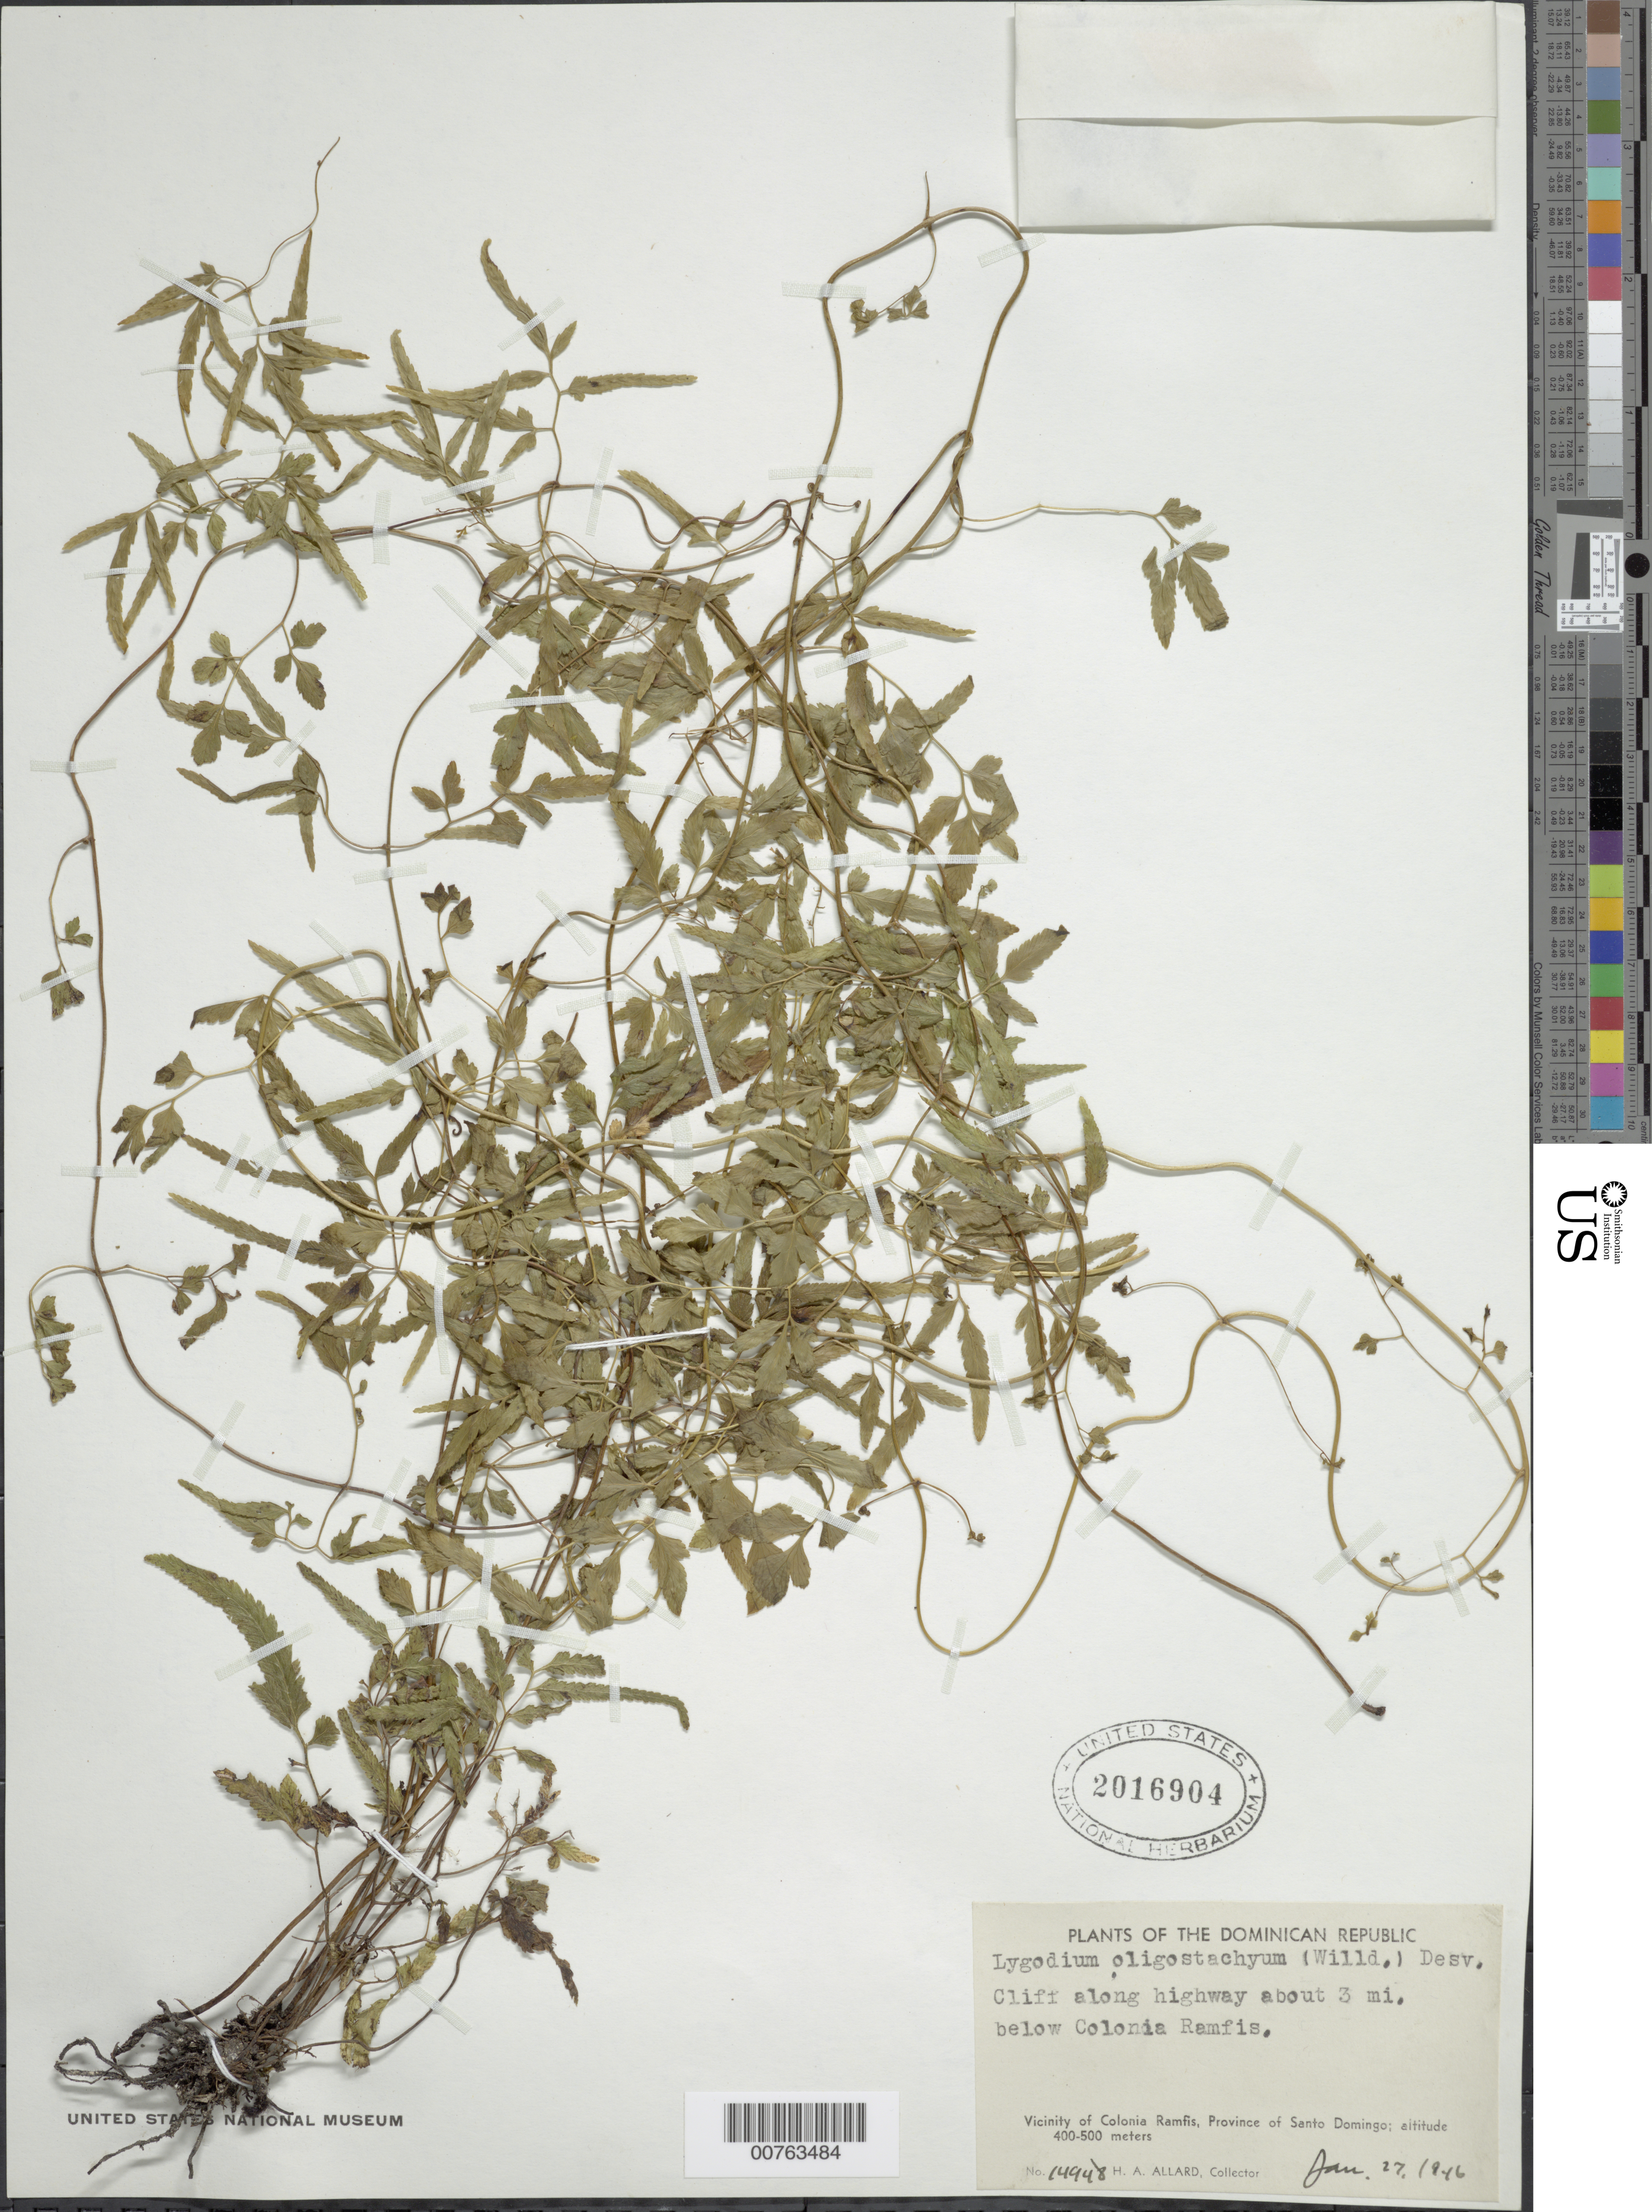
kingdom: Plantae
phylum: Tracheophyta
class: Polypodiopsida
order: Schizaeales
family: Lygodiaceae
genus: Lygodium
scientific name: Lygodium oligostachyum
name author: (Willd.) Desv.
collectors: H. A. Allard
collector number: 14948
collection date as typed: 17 Jan 1946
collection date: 1946-01-17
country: Dominican Republic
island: Hispaniola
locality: Vicinity of Colonia Ramfis. Province of Santo Domingo. Cliff along highway about 3 mi below Colonia Remfis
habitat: cliffs along highway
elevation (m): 400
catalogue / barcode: US 2016904